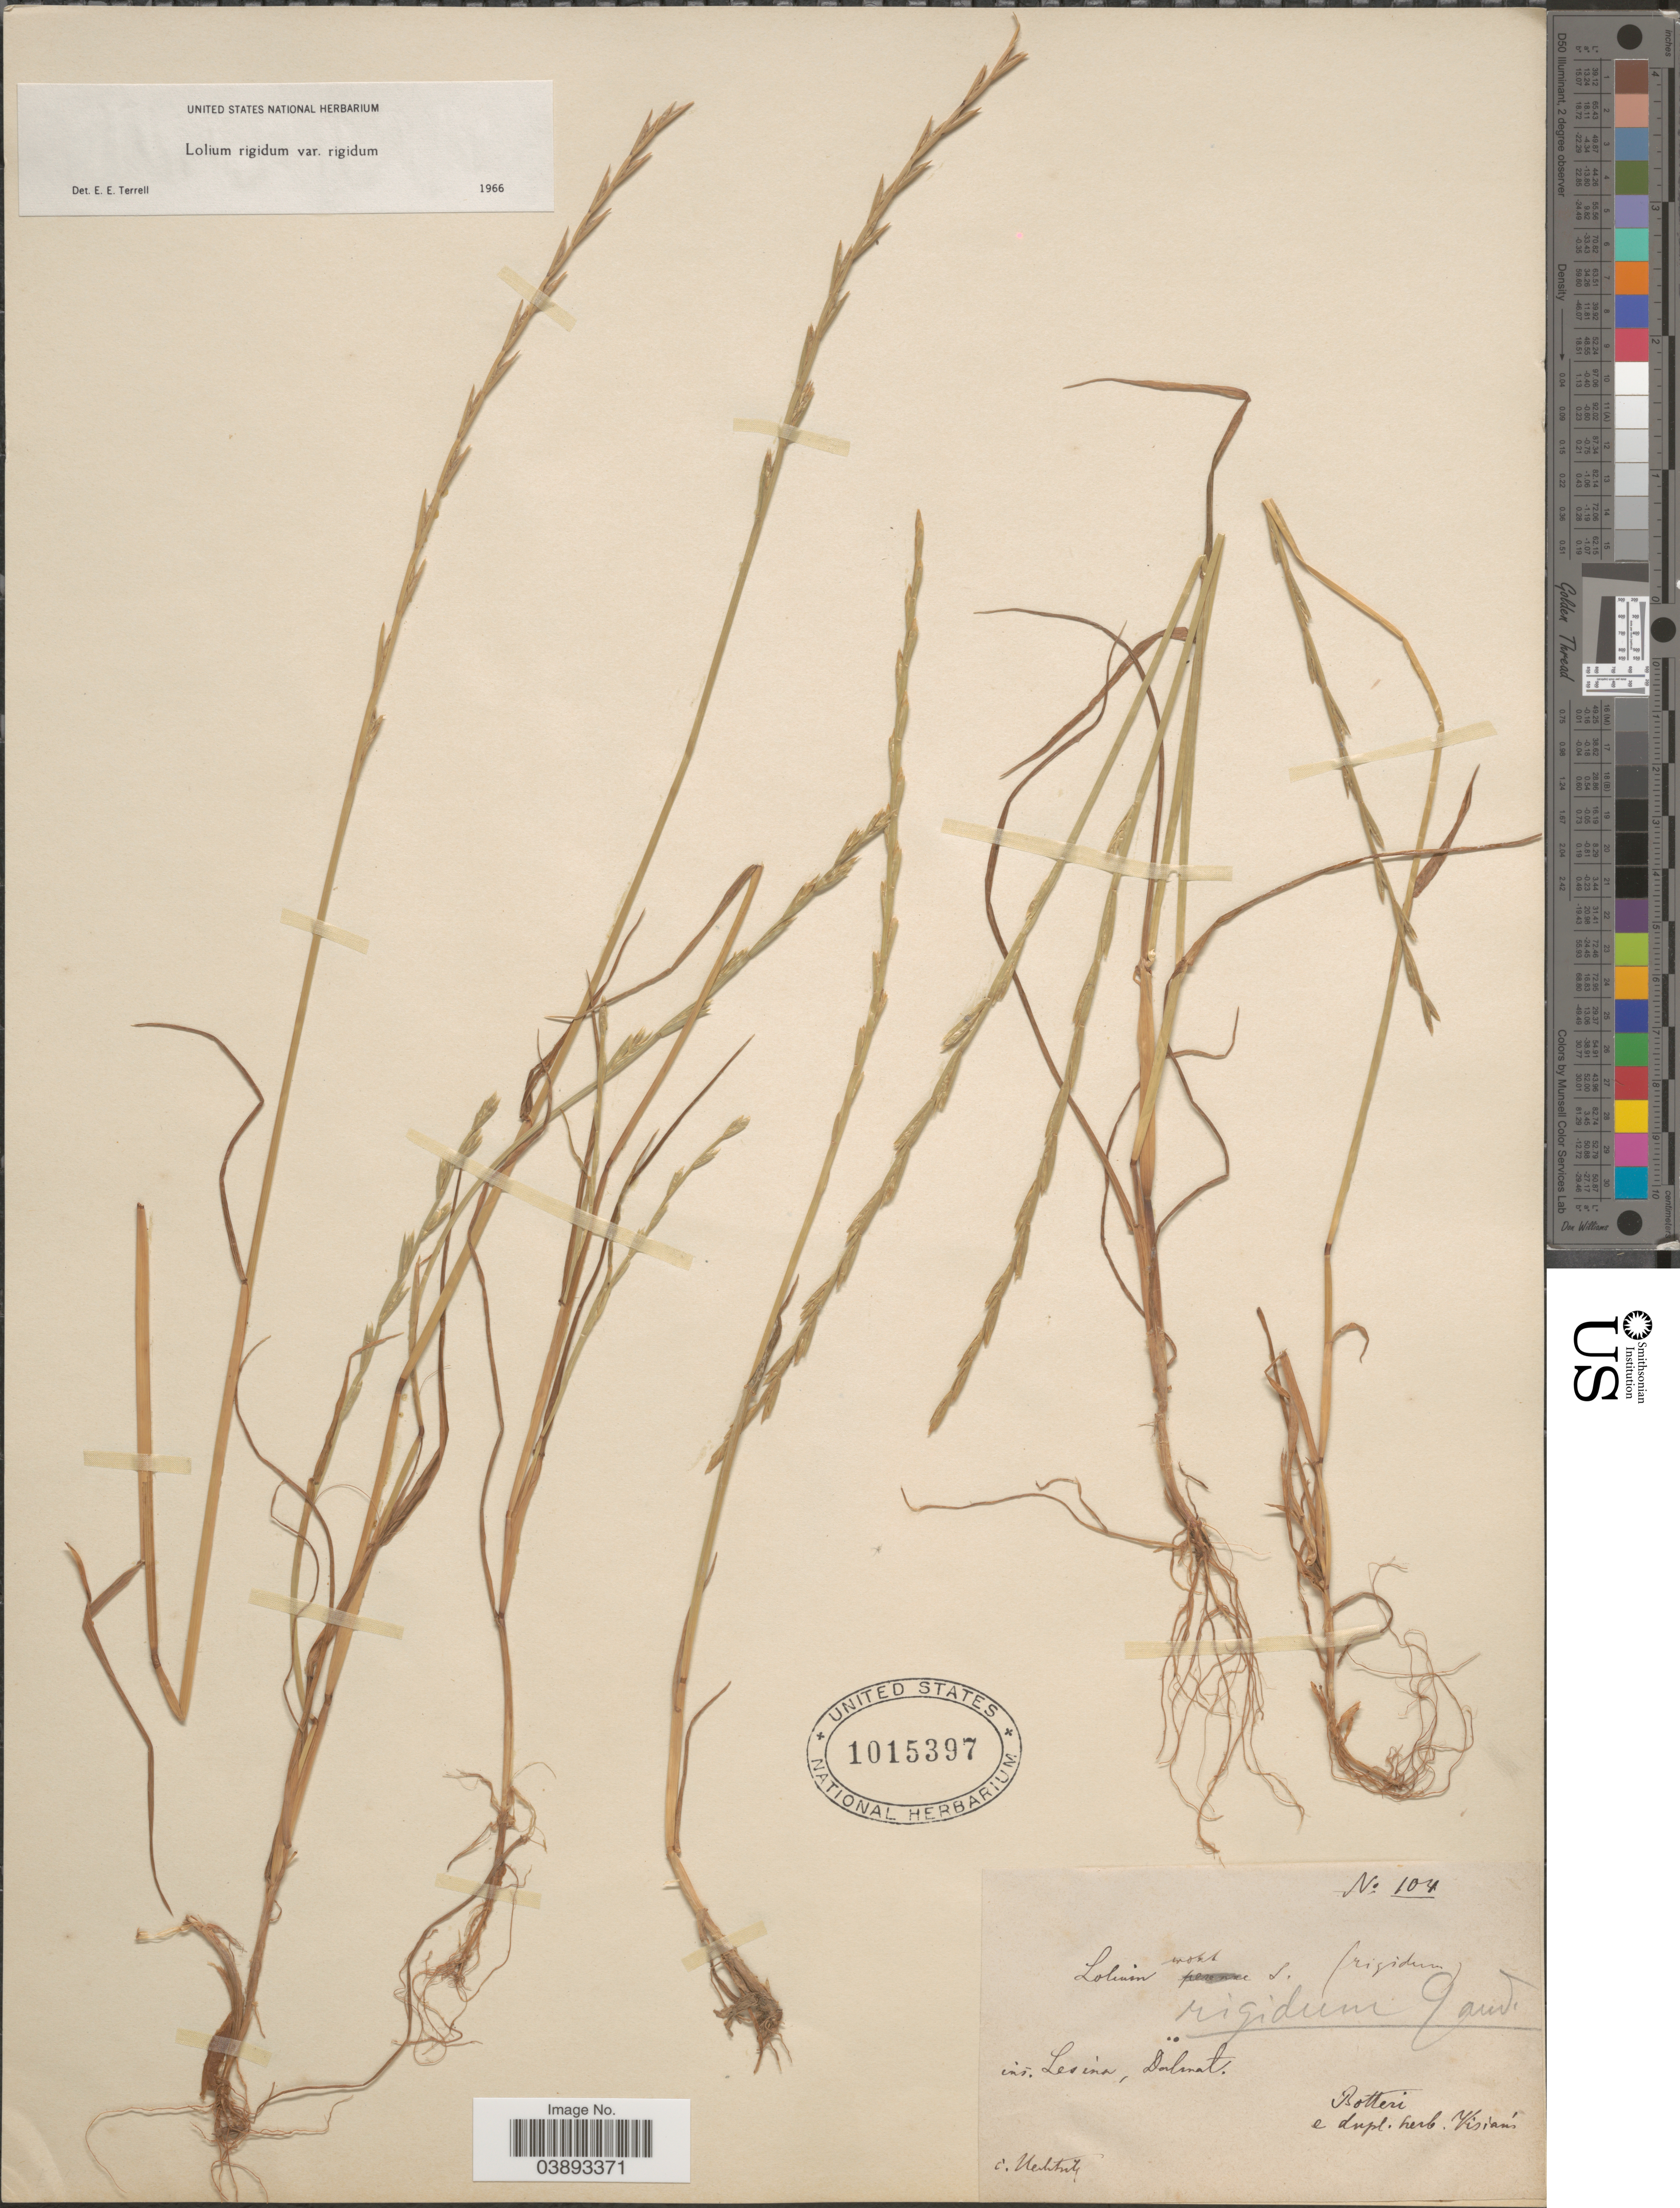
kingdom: Plantae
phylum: Tracheophyta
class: Liliopsida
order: Poales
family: Poaceae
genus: Lolium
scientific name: Lolium rigidum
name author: Gaudin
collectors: -. Botteri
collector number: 104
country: Croatia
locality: Ins. Lesina, Dalmat.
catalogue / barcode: US 1015397